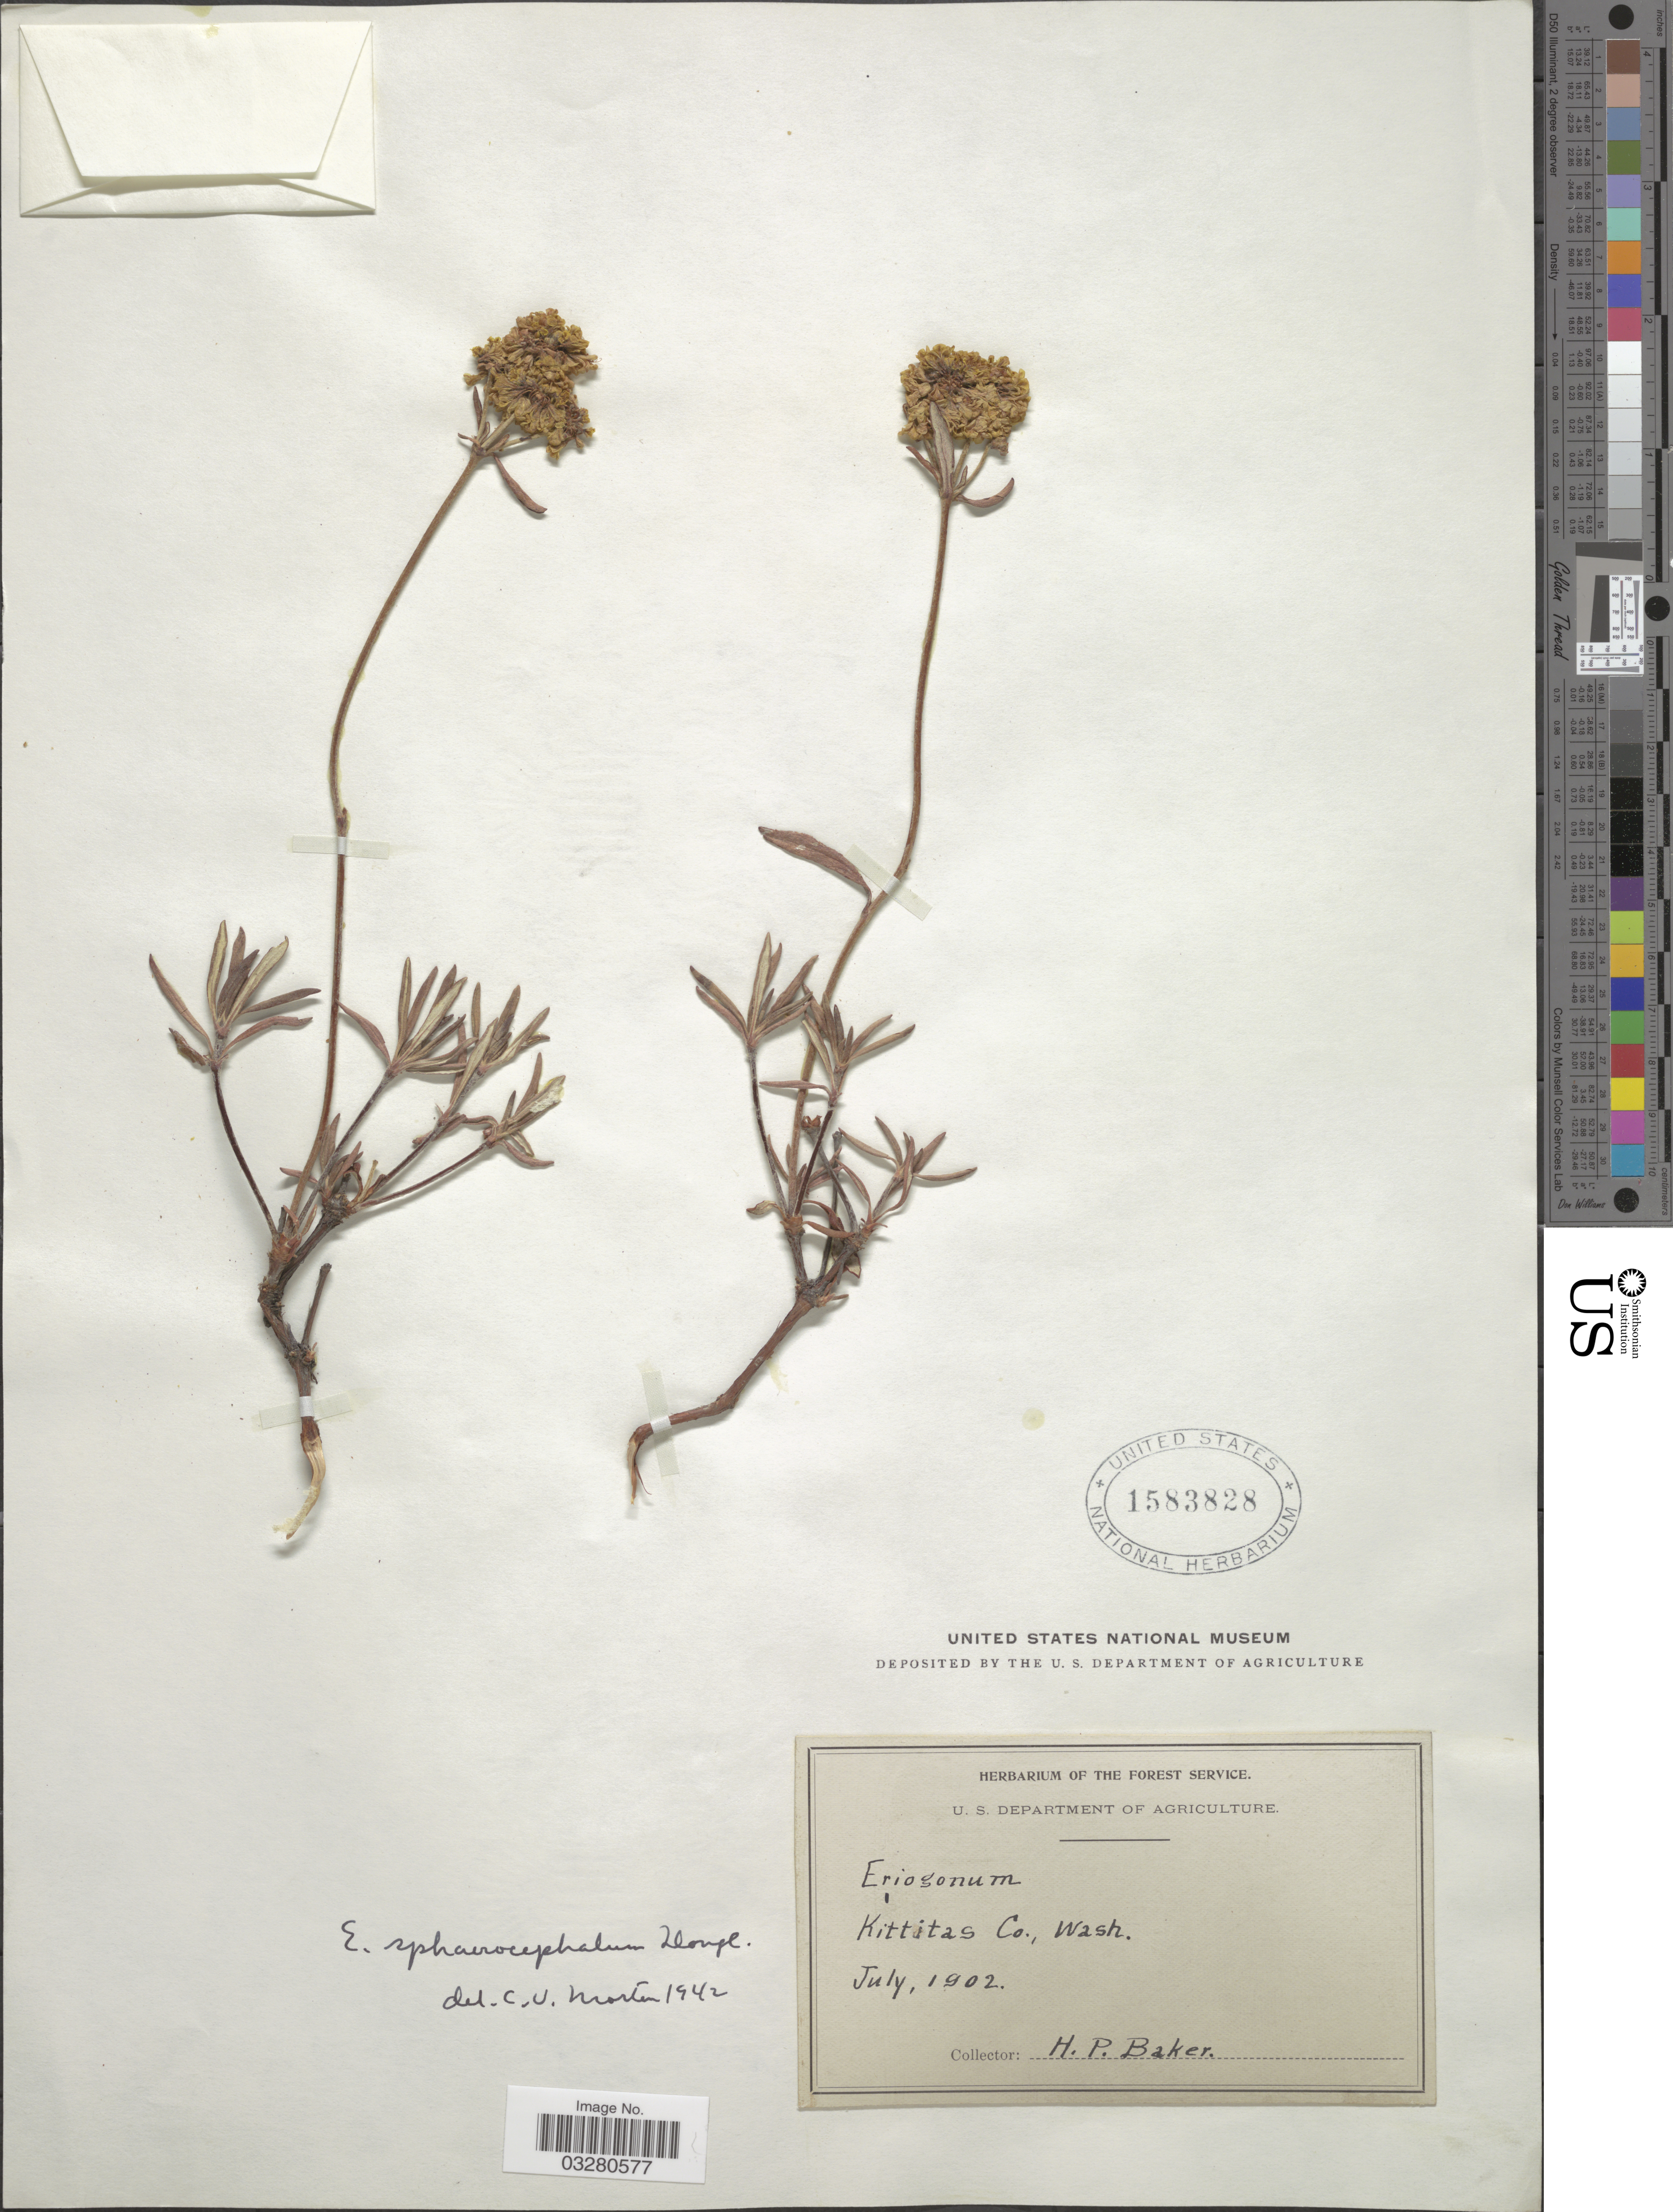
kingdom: Plantae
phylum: Tracheophyta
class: Magnoliopsida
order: Caryophyllales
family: Polygonaceae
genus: Eriogonum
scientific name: Eriogonum sphaerocephalum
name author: Benth. & Douglas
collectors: H. P. Baker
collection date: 1902-07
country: United States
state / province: Washington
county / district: Kittitas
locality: Kittitas Co.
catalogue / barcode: US 1583828